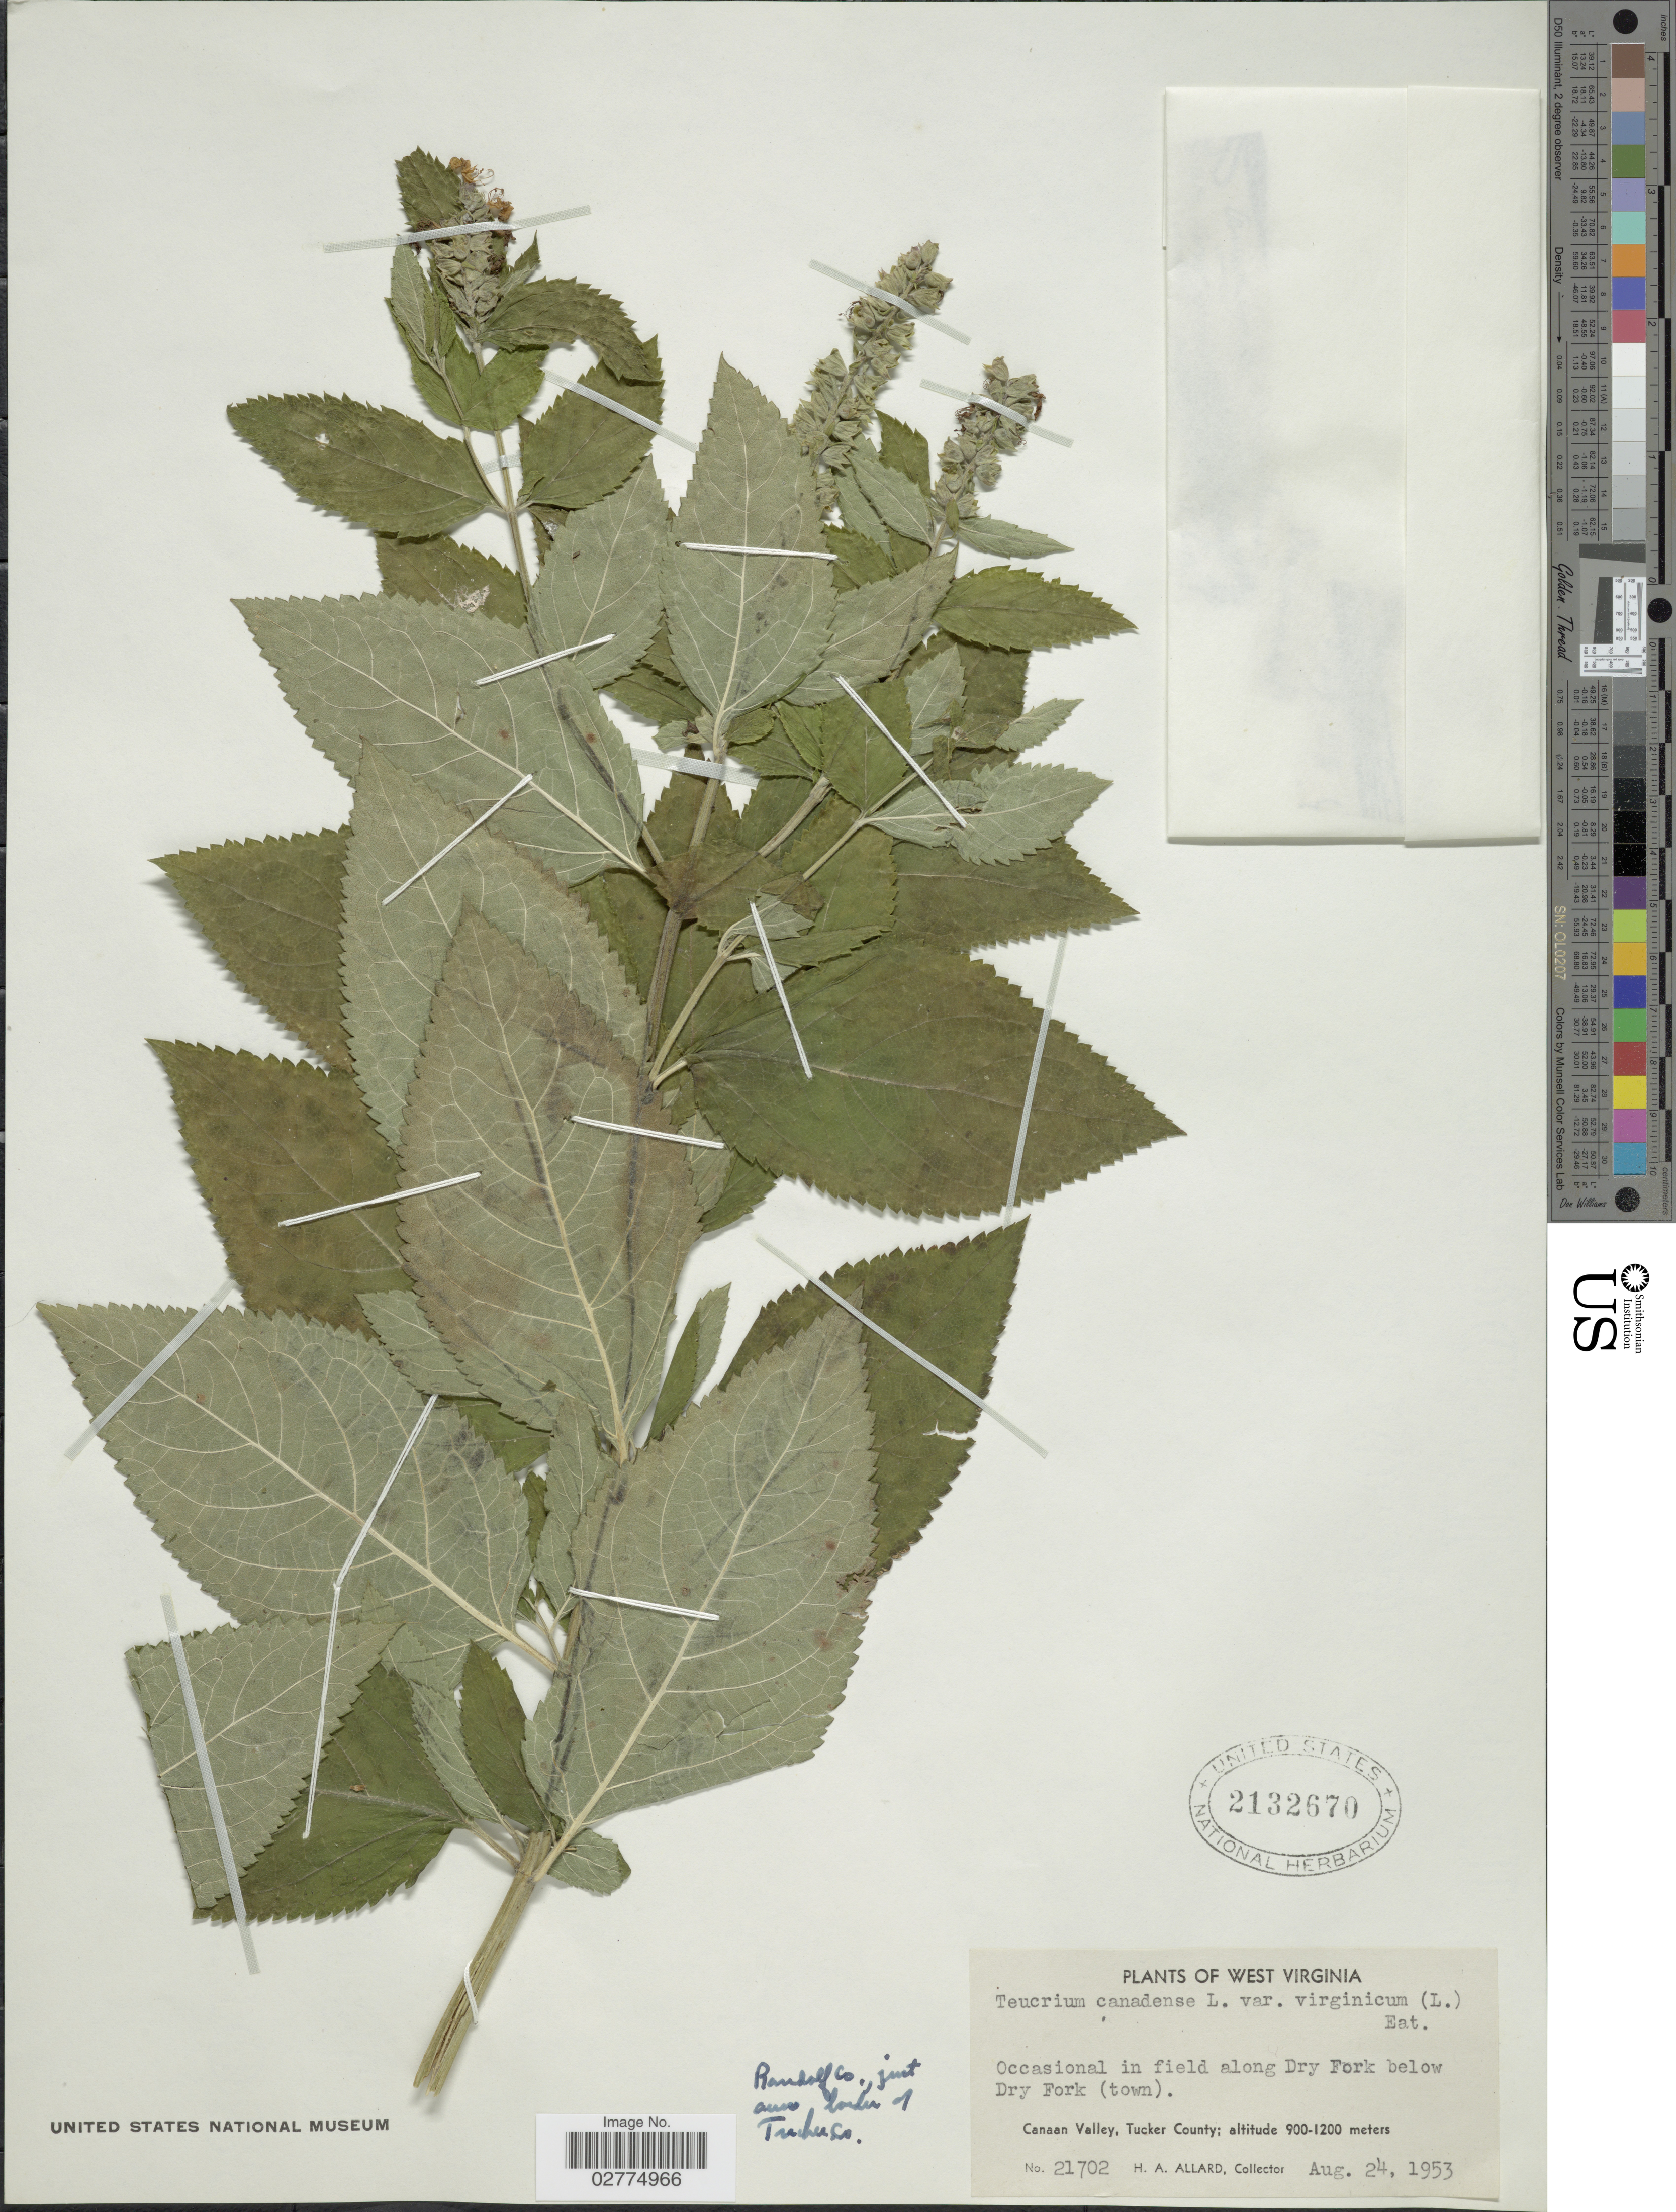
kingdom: Plantae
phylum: Tracheophyta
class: Magnoliopsida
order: Lamiales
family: Lamiaceae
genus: Teucrium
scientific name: Teucrium canadense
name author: L.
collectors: H. A. Allard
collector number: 21702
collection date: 1953-08-24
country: United States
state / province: West Virginia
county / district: Tucker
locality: Occasional in field along Dry Fork below Dry Fork (town). Canaan Valley, Tucker County. Randolf Co., just on border of Tucker Co.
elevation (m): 900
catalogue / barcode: US 2132670